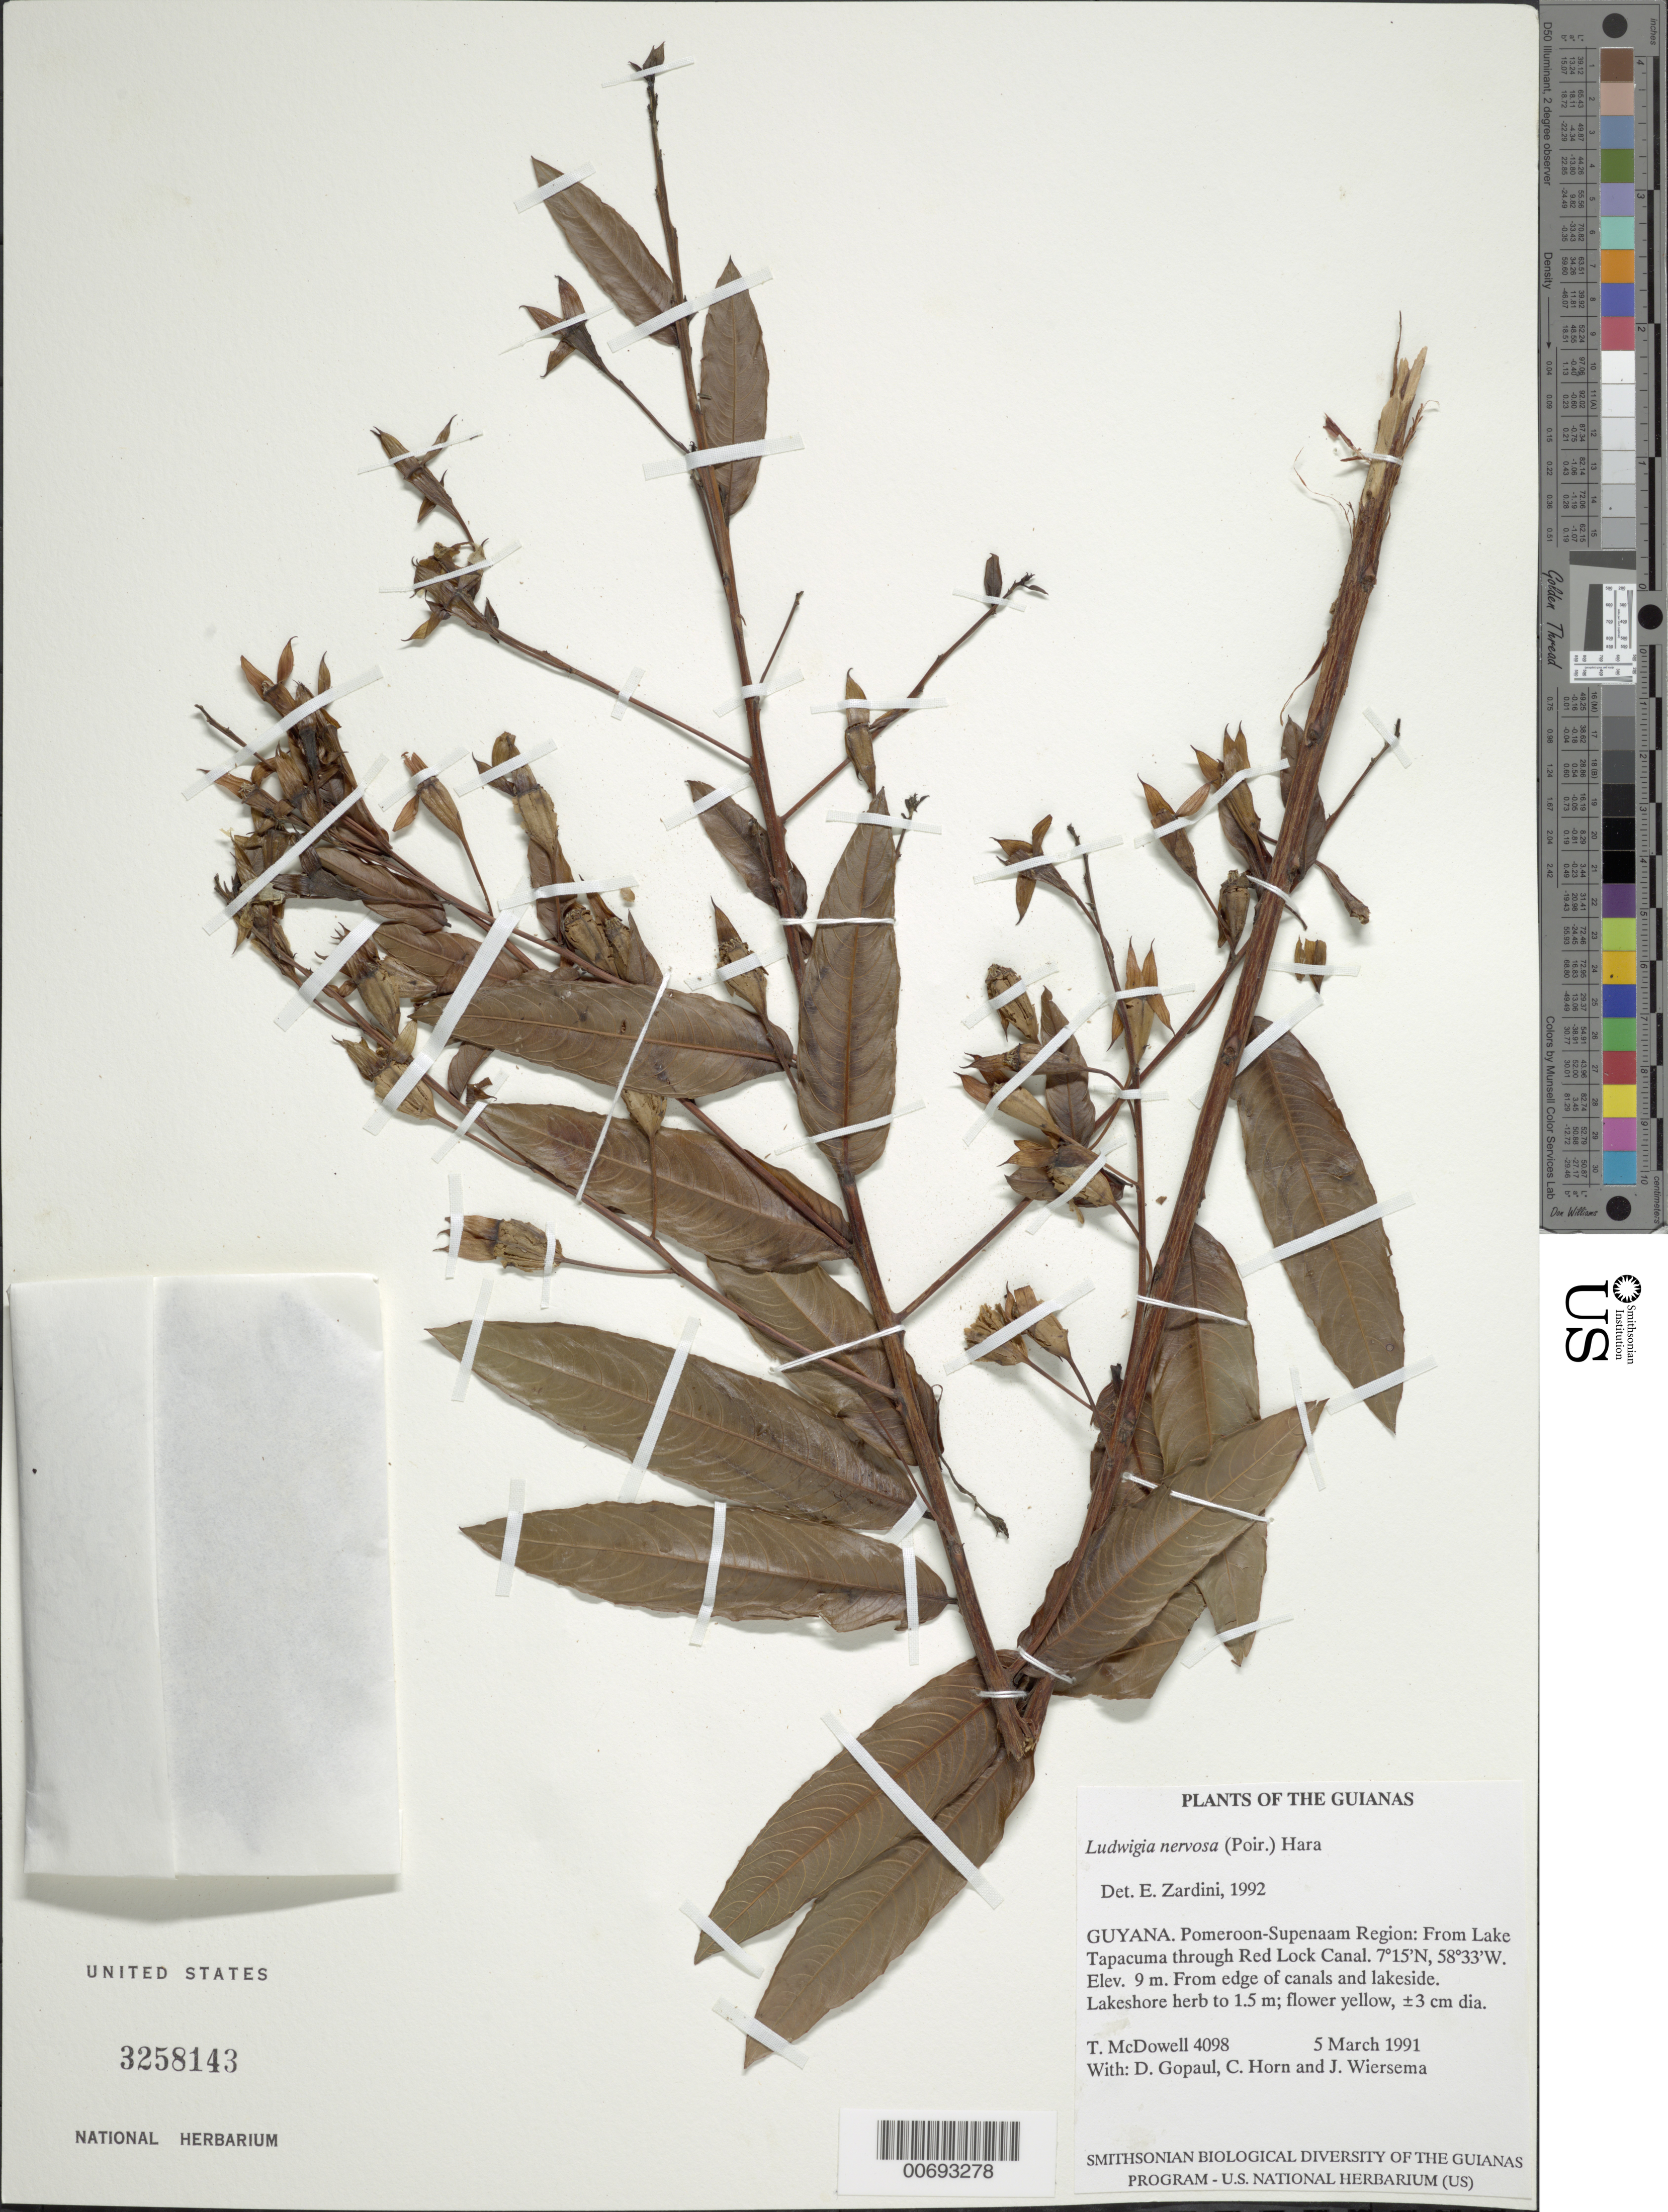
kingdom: Plantae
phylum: Tracheophyta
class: Magnoliopsida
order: Myrtales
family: Onagraceae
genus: Ludwigia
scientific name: Ludwigia nervosa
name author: (Poir.) H. Hara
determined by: Zardini, E. M.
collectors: T. McDowell, D. Gopaul, C. N. Horn & J. H. Wiersema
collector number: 4098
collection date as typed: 5 March 1991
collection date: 1991-03-05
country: Guyana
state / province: Pomeroon-Supenaam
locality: From Lake Tapacuma through Red Lock Canal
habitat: From edge of canals and lakeside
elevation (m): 9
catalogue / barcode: US 3258143